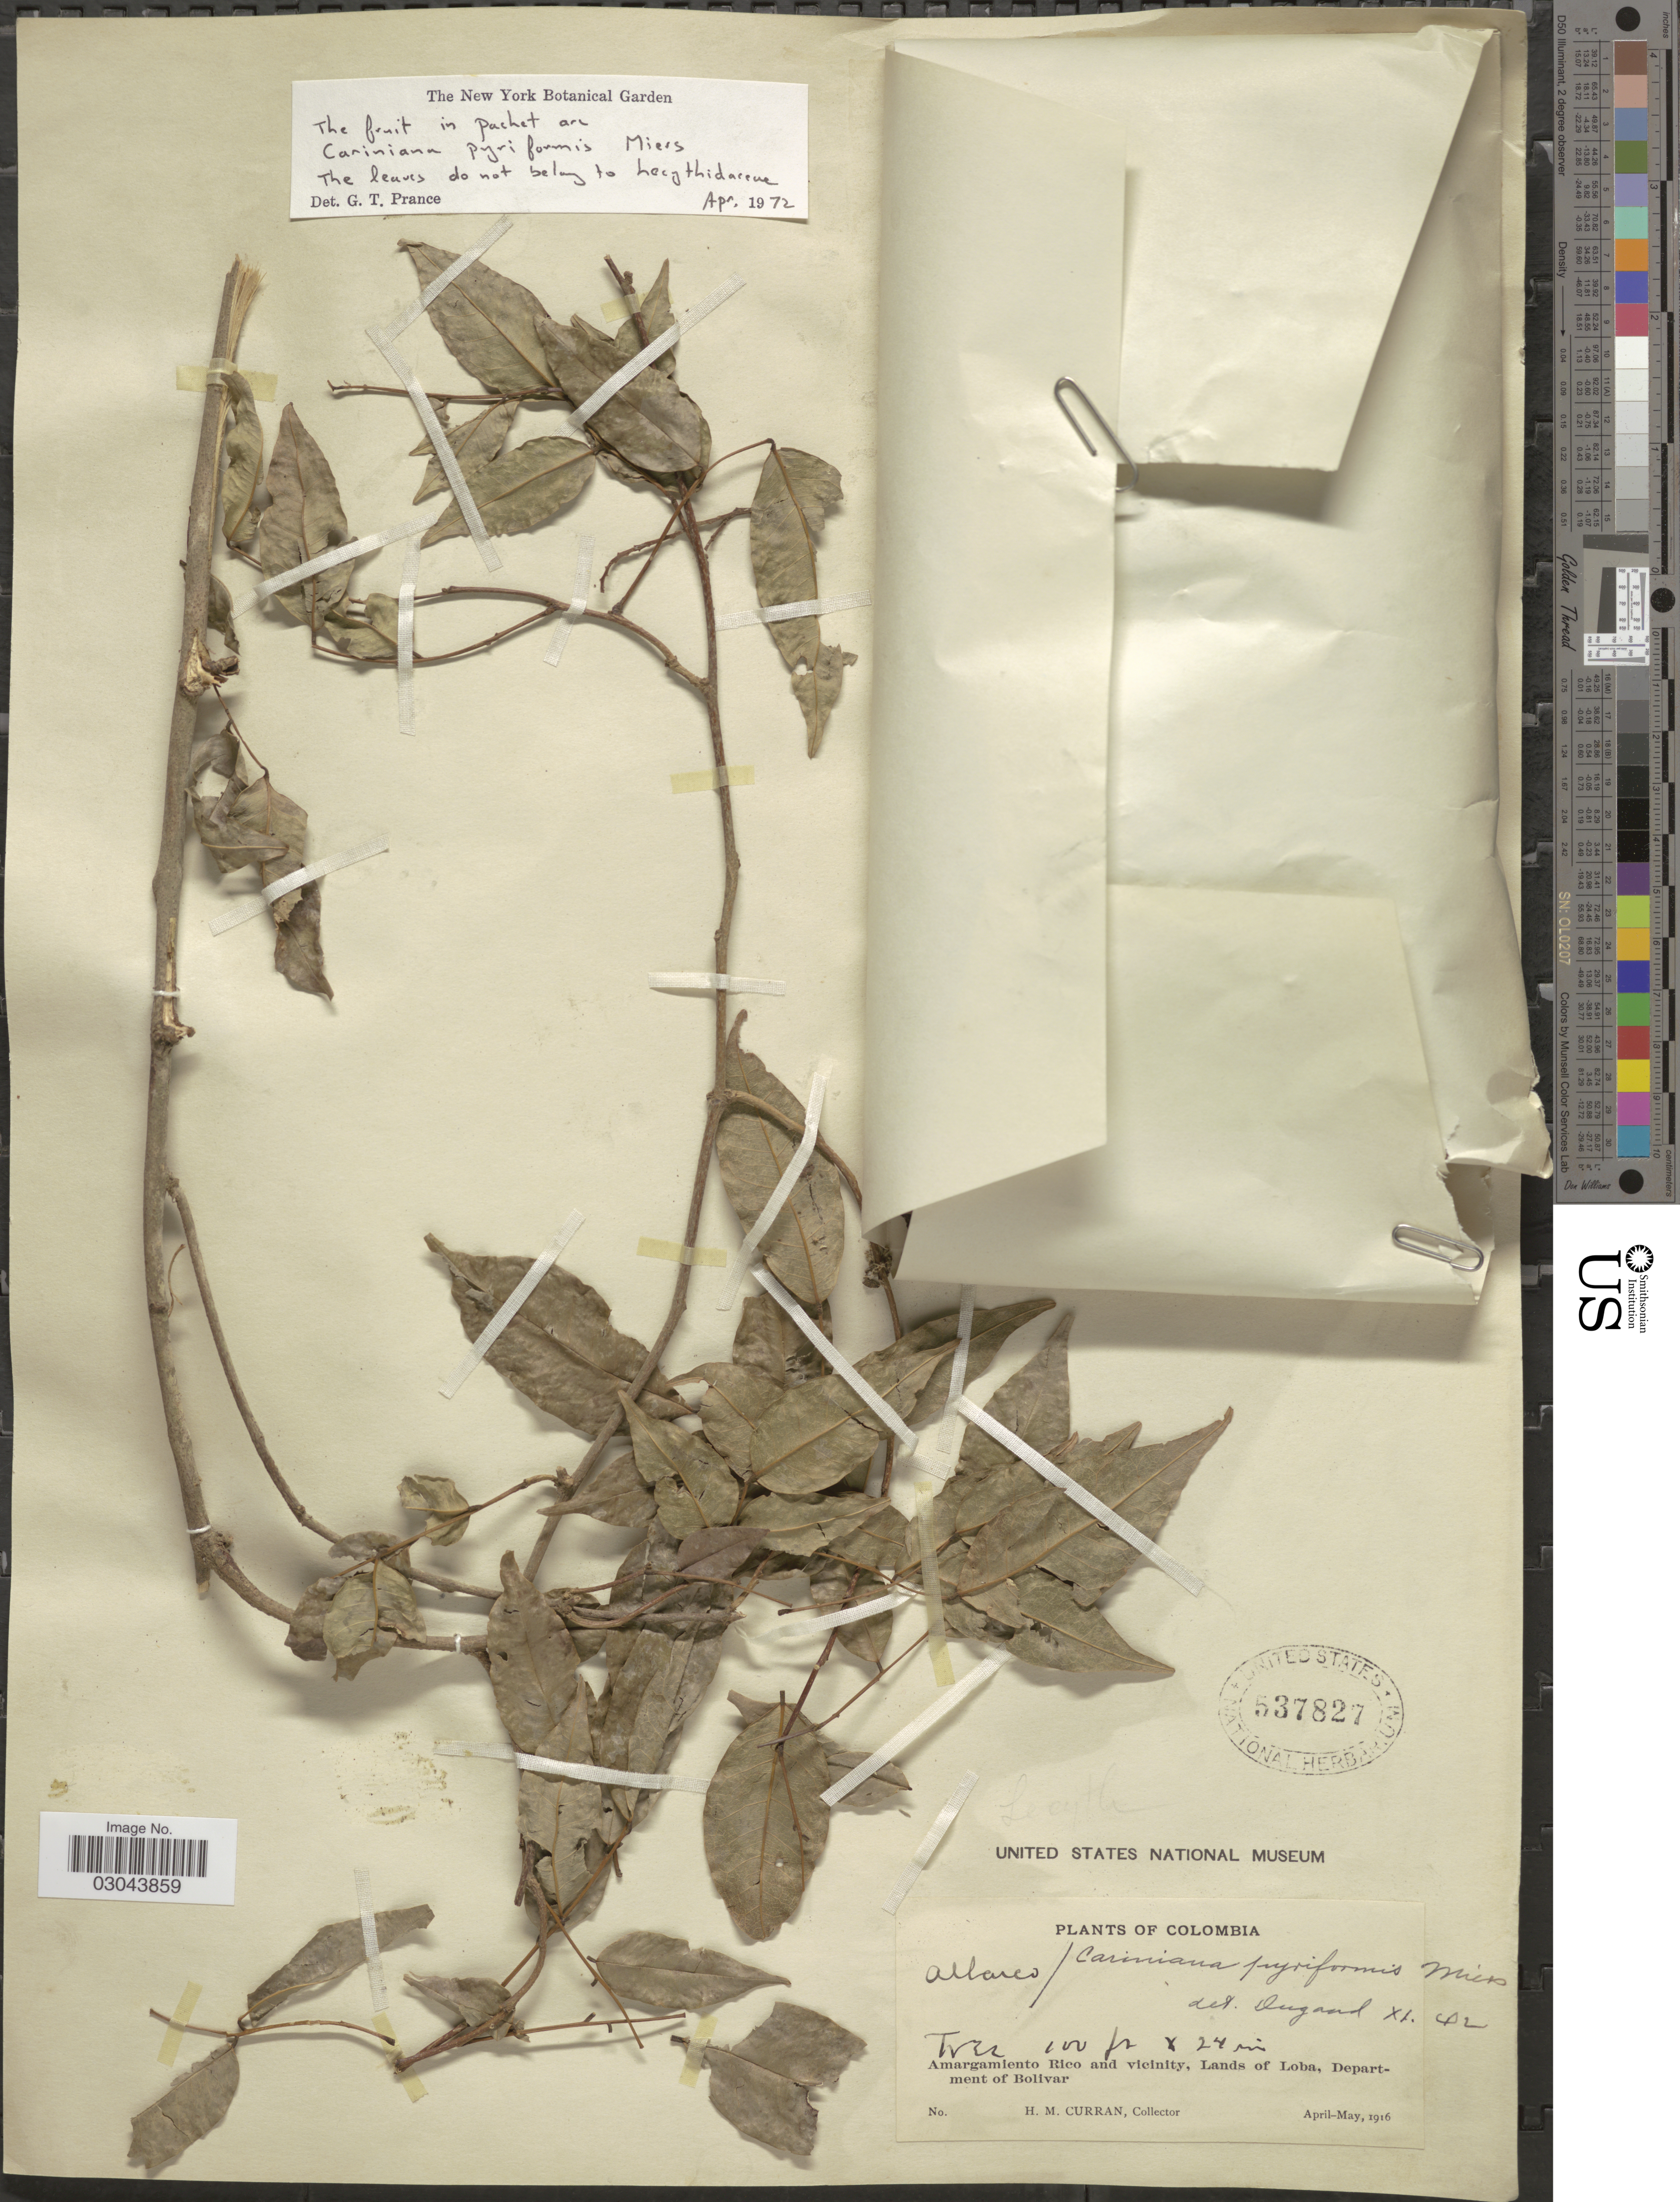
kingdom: Plantae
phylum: Tracheophyta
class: Magnoliopsida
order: Ericales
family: Lecythidaceae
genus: Cariniana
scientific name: Cariniana pyriformis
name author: Miers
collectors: H. M. Curran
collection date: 1916-04/1916-05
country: Colombia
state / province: Bolívar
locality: Amargamiento Rico and vicinity, Lands of Loba, Department of Bolivar.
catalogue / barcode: US 537827